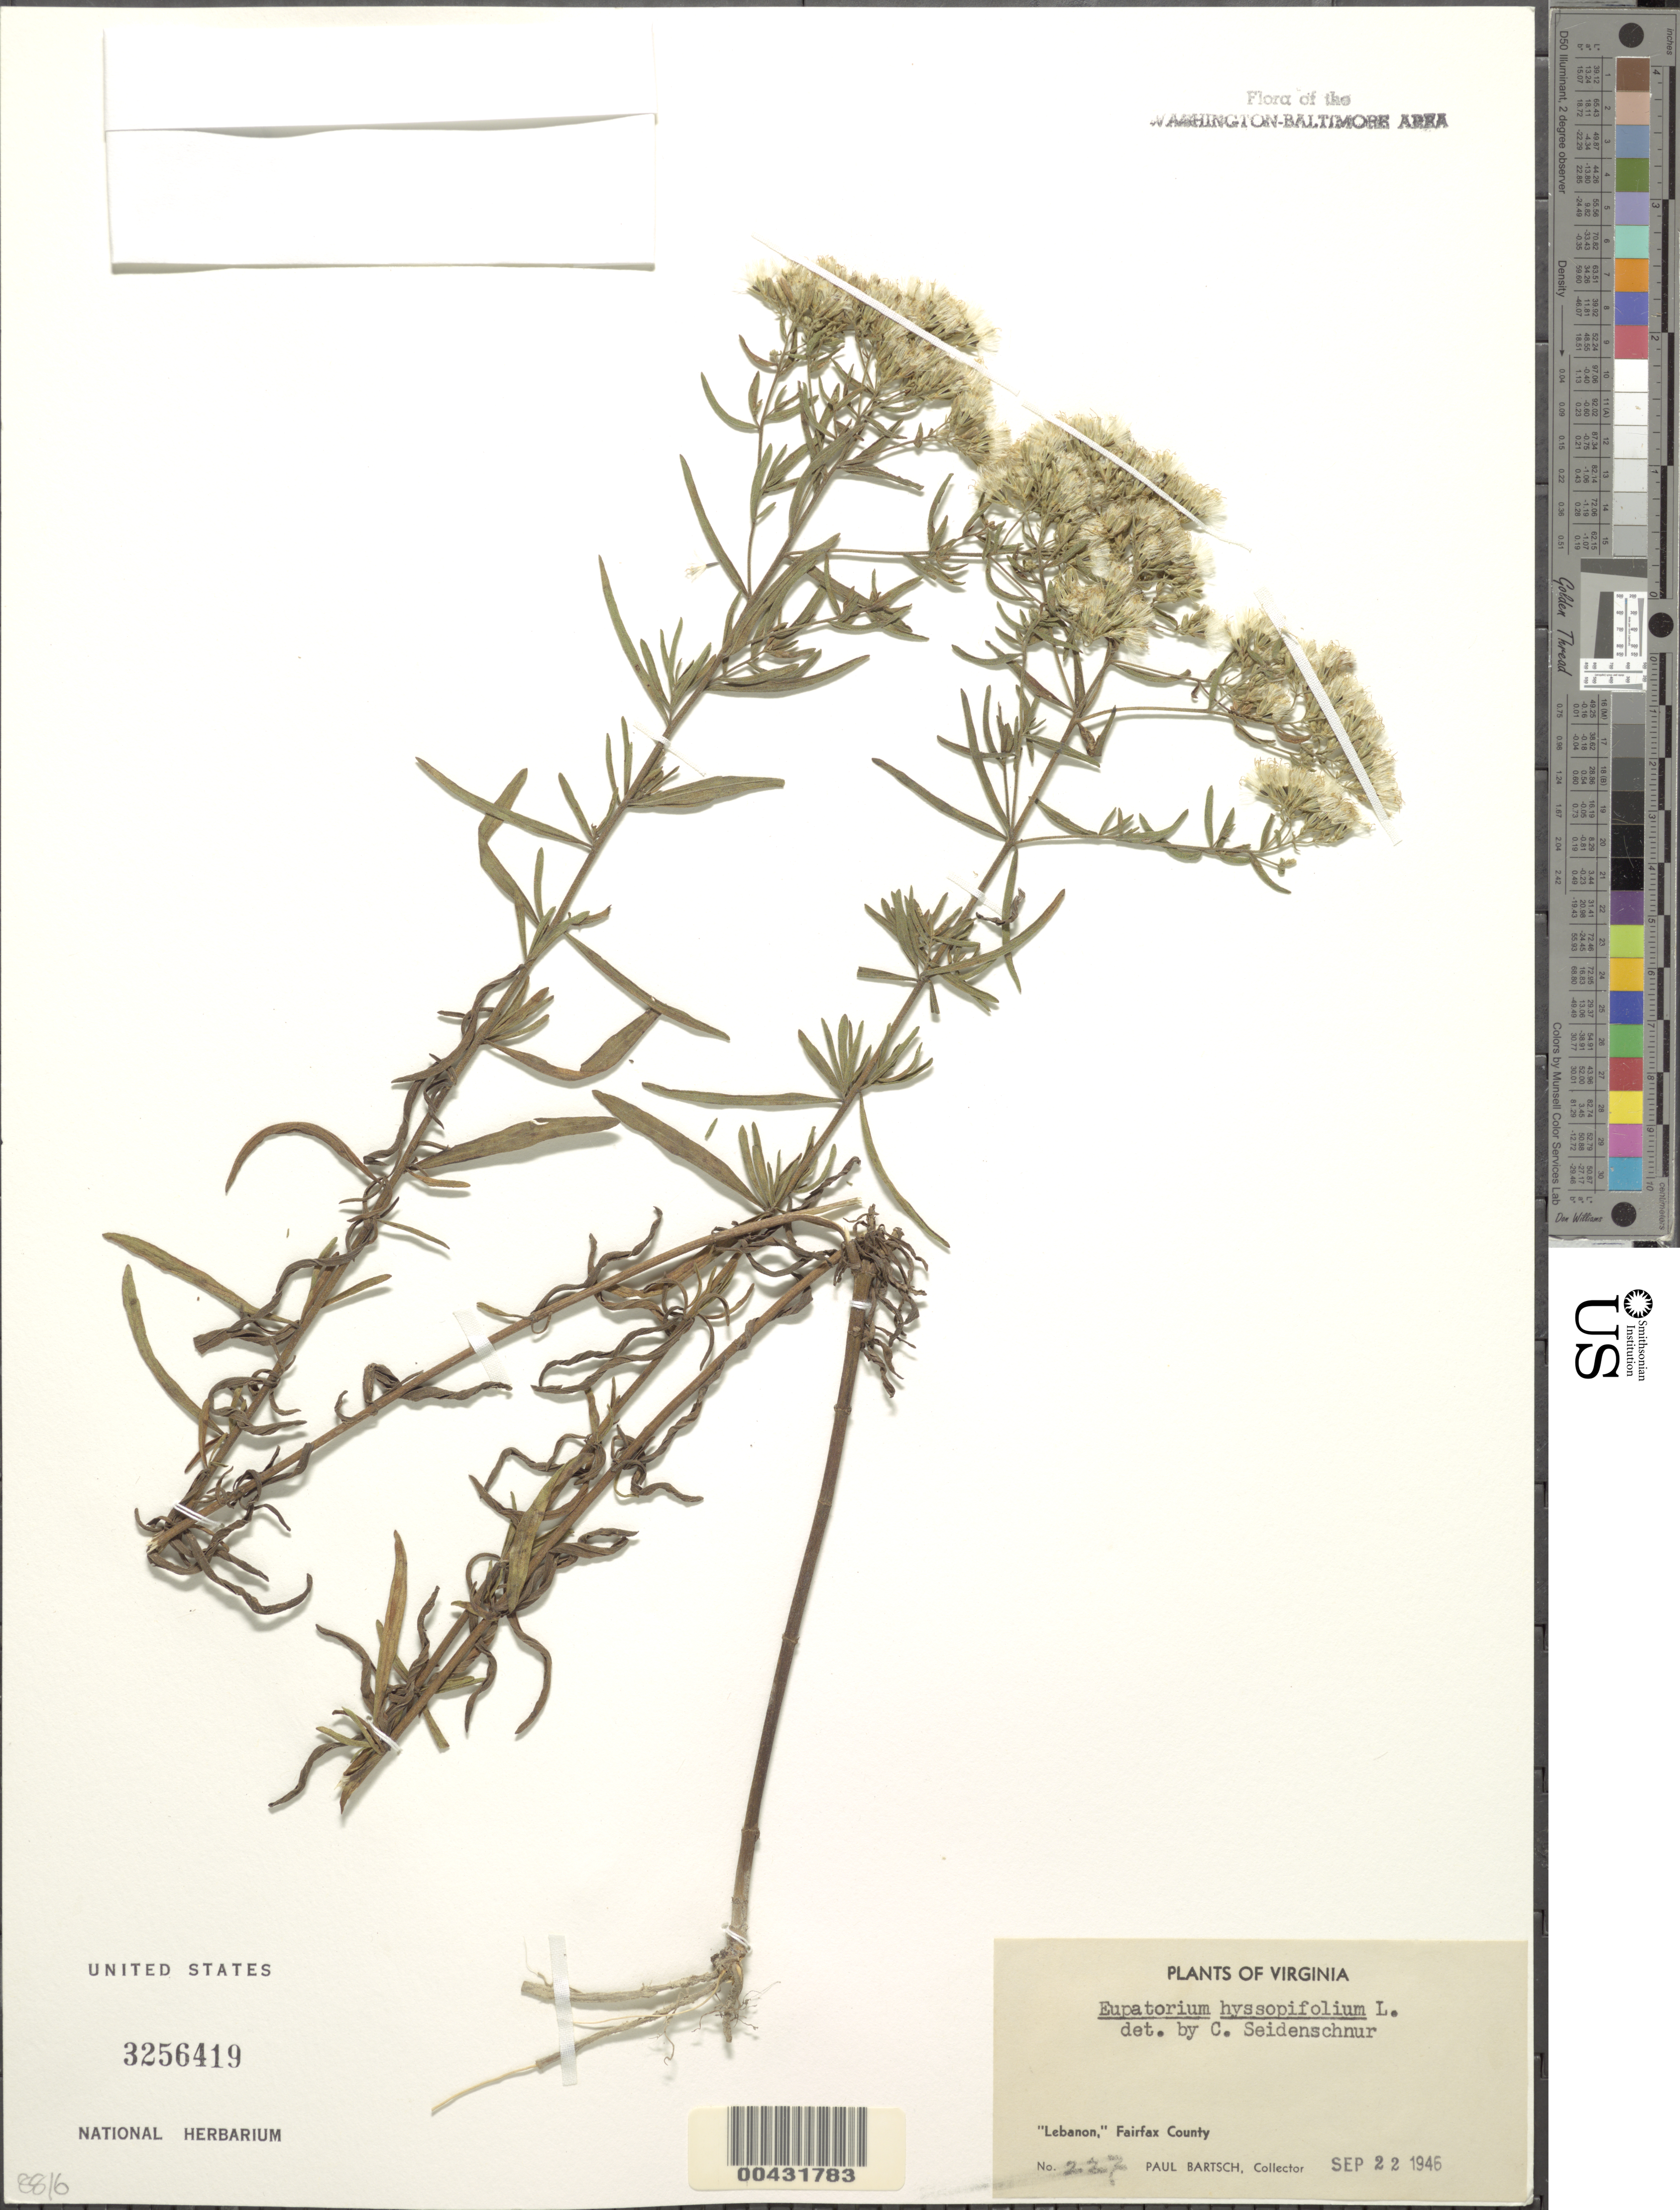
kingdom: Plantae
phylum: Tracheophyta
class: Magnoliopsida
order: Asterales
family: Asteraceae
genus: Eupatorium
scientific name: Eupatorium hyssopifolium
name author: L.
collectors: P. Bartsch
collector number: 222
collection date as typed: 22 Sep 1946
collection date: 1946-09-22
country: United States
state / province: Virginia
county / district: Fairfax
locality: Lebanon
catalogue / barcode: US 3256419